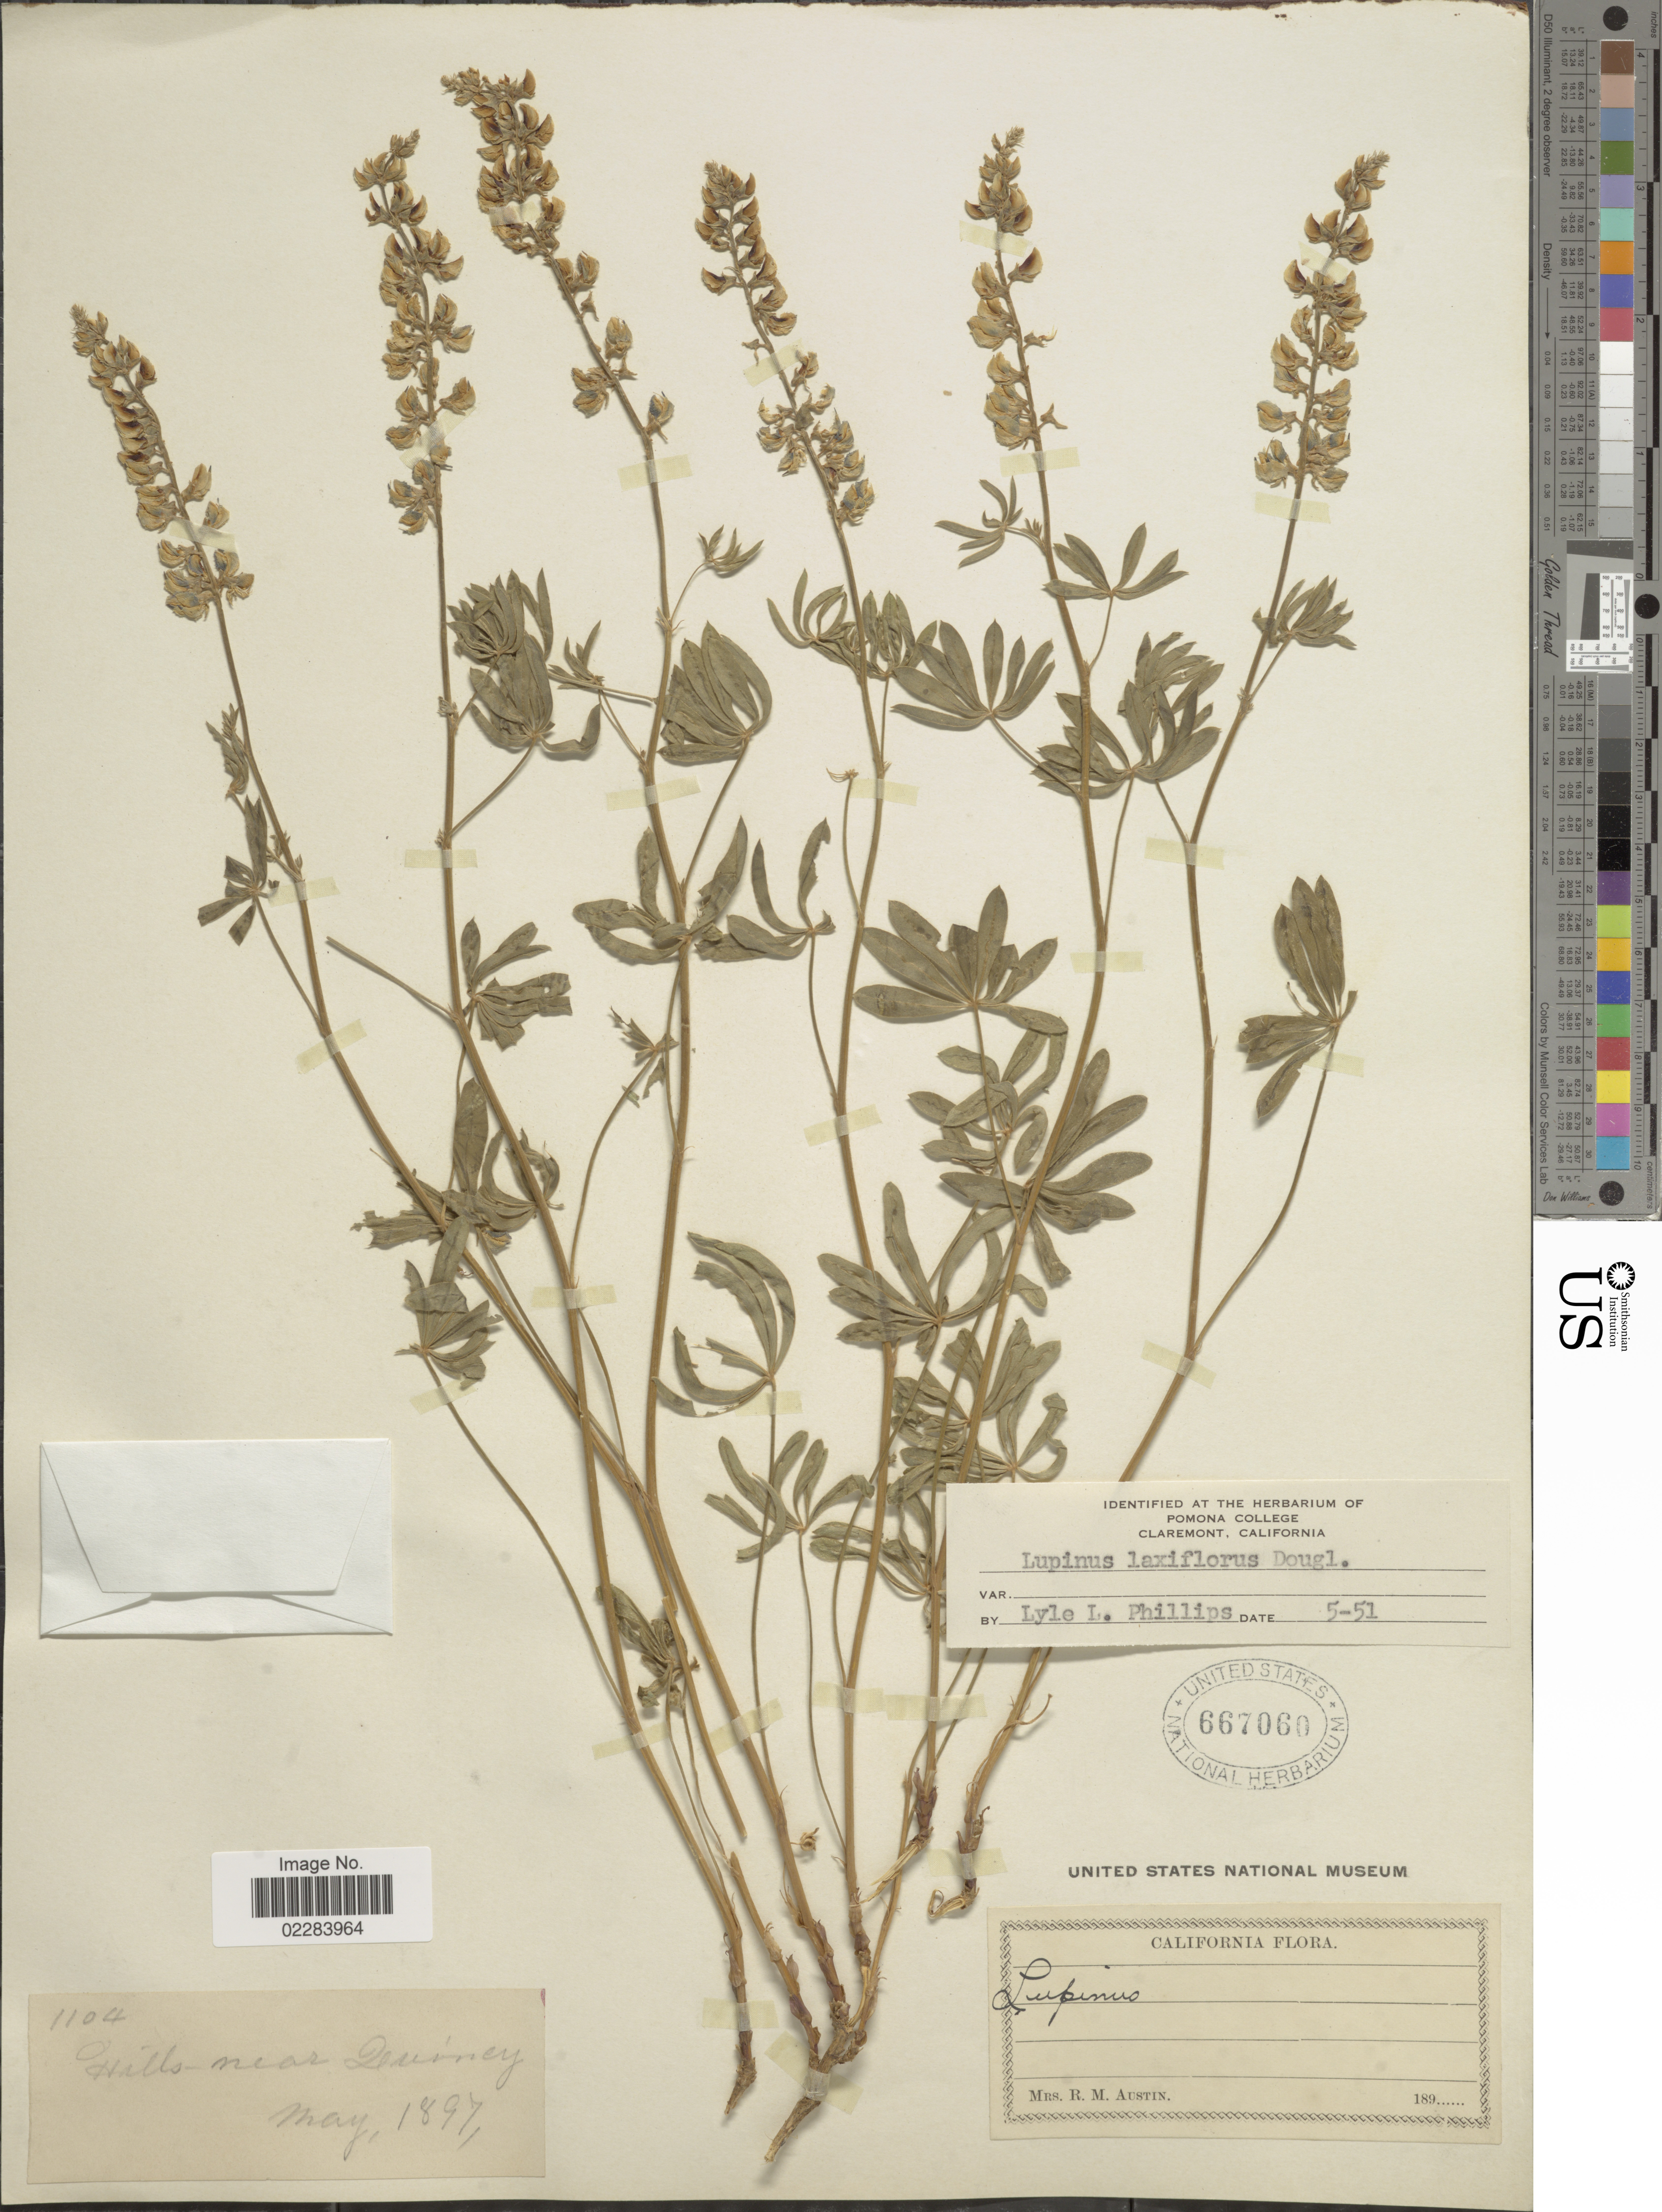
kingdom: Plantae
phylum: Tracheophyta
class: Magnoliopsida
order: Fabales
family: Fabaceae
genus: Lupinus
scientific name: Lupinus arbustus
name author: Lindl.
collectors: R. Austin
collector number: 1104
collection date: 1897-05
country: United States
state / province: California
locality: Hills near Quincy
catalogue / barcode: US 667060